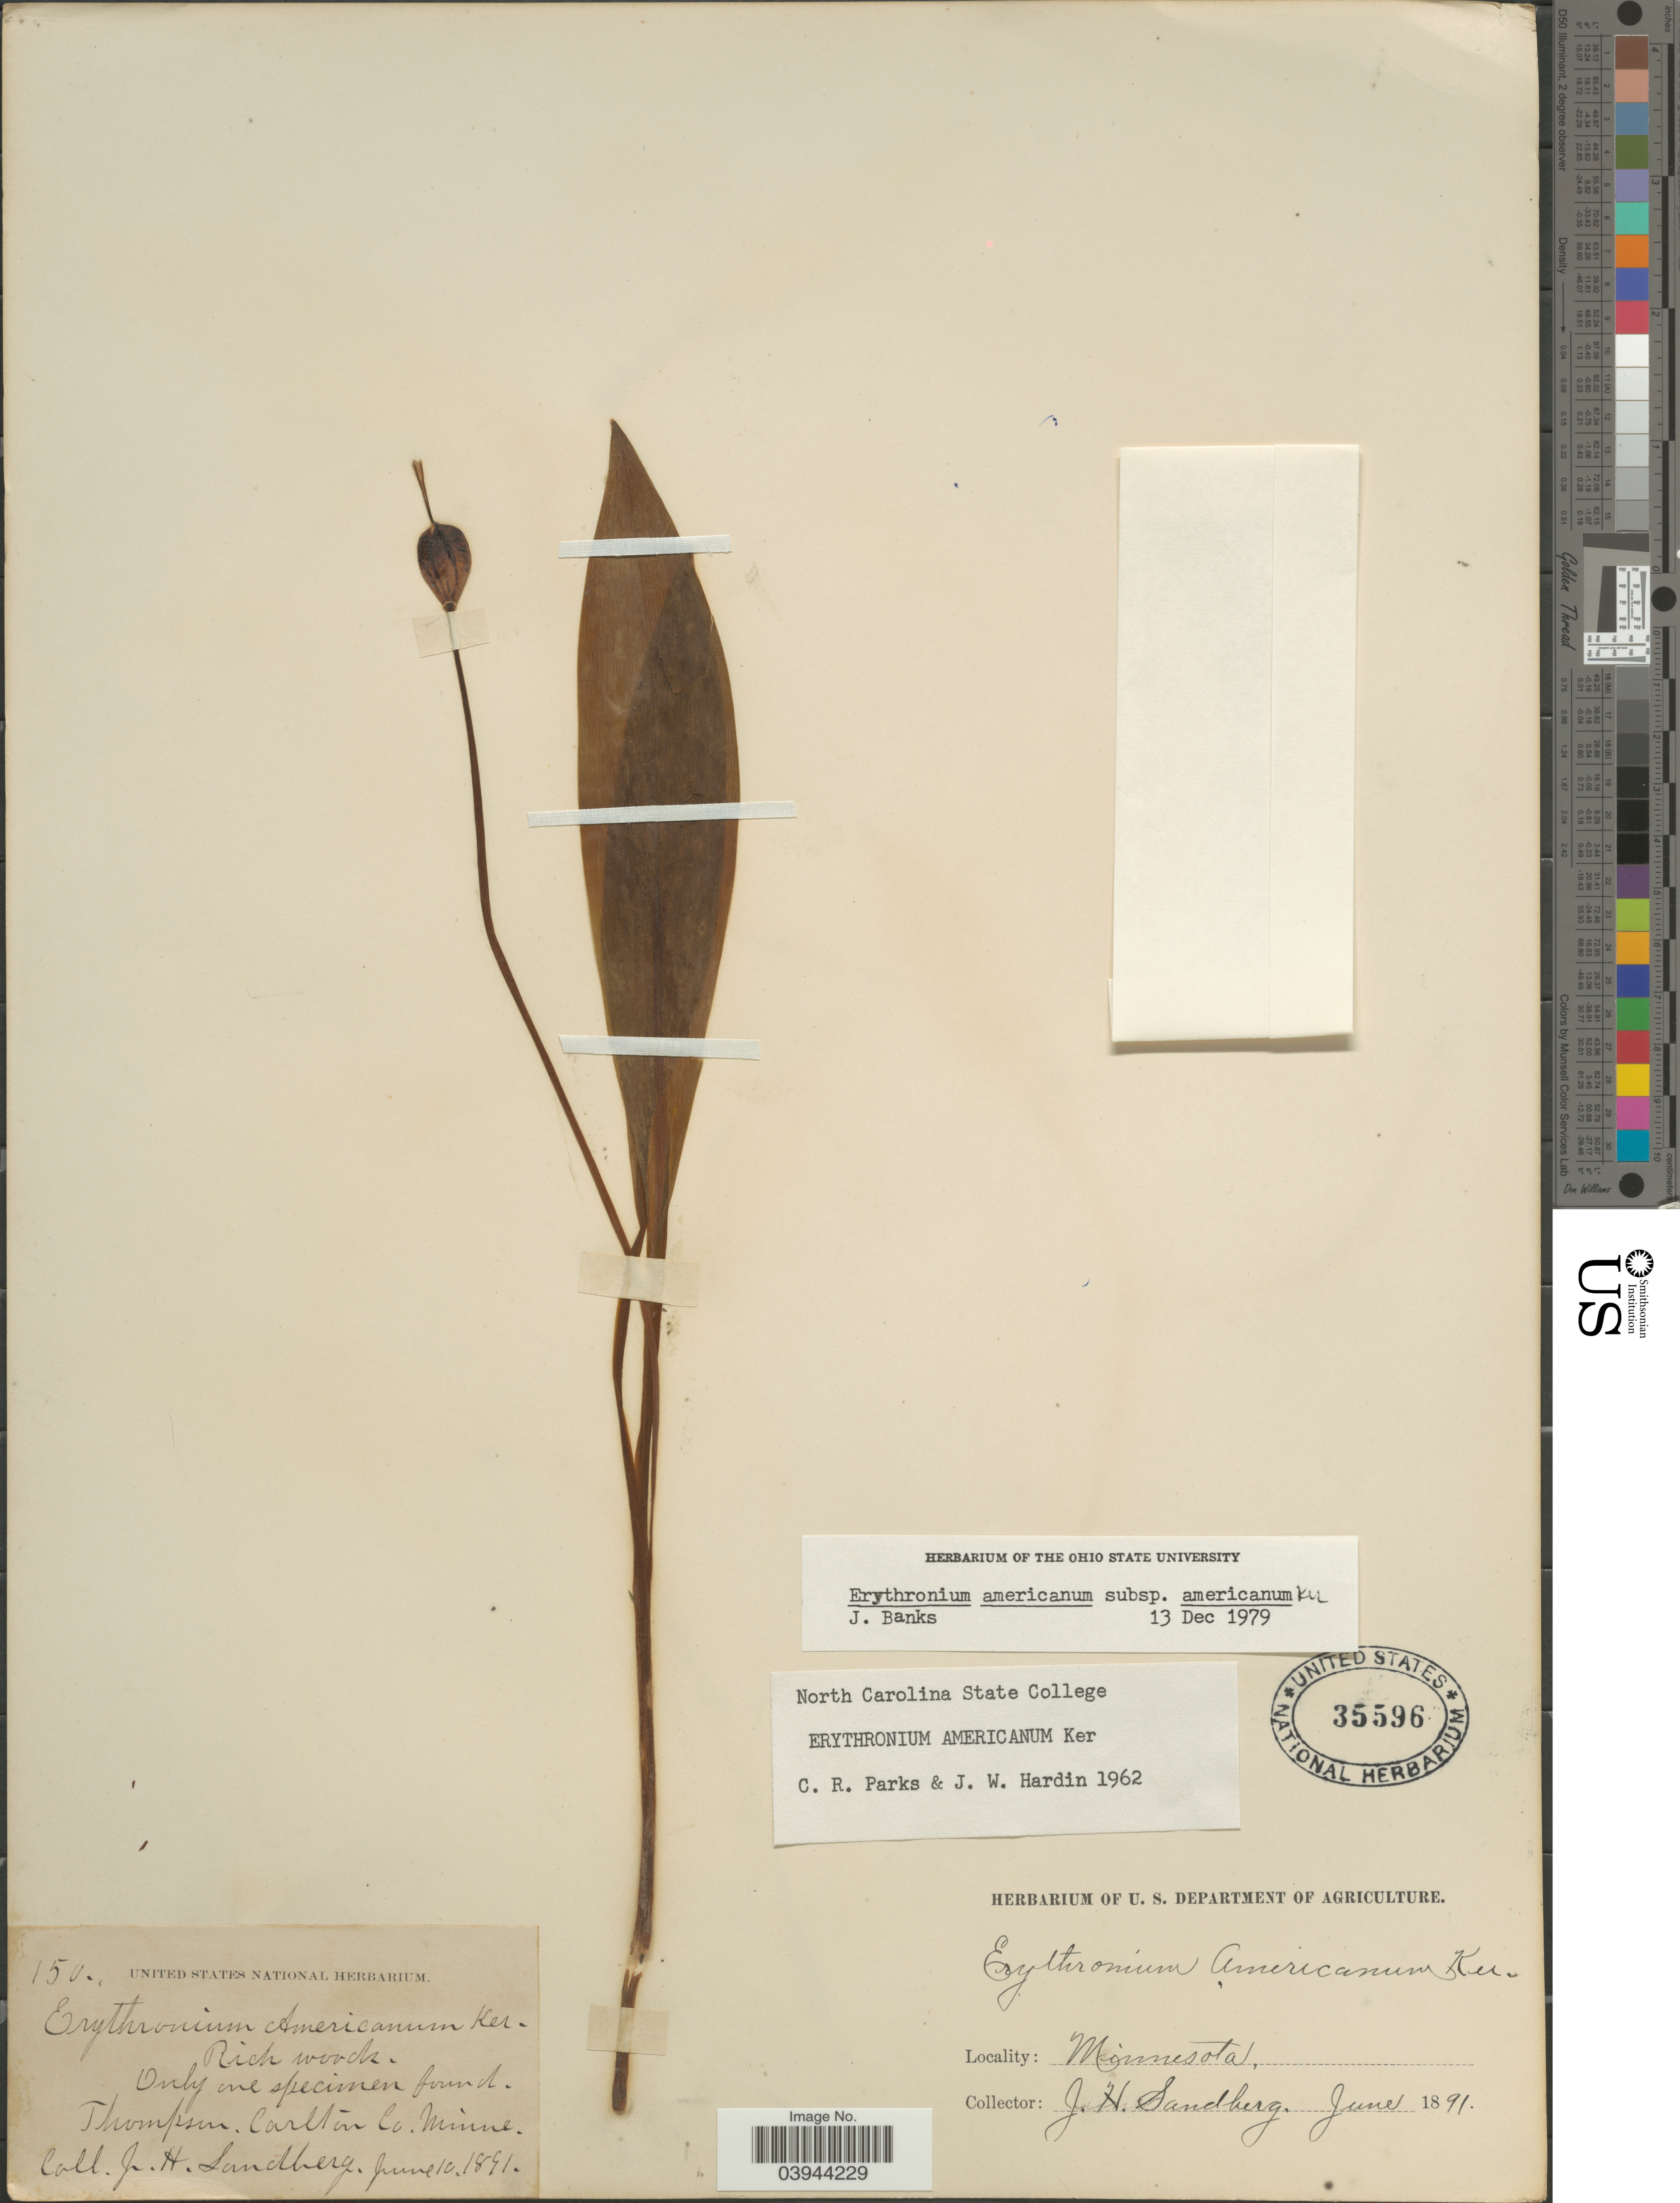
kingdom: Plantae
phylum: Tracheophyta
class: Liliopsida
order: Liliales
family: Liliaceae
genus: Erythronium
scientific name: Erythronium americanum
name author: Ker Gawl.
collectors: J. H. Sandberg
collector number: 150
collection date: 1891-06-10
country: United States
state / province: Minnesota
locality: Thompson, Carlton Co.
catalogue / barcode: US 35596